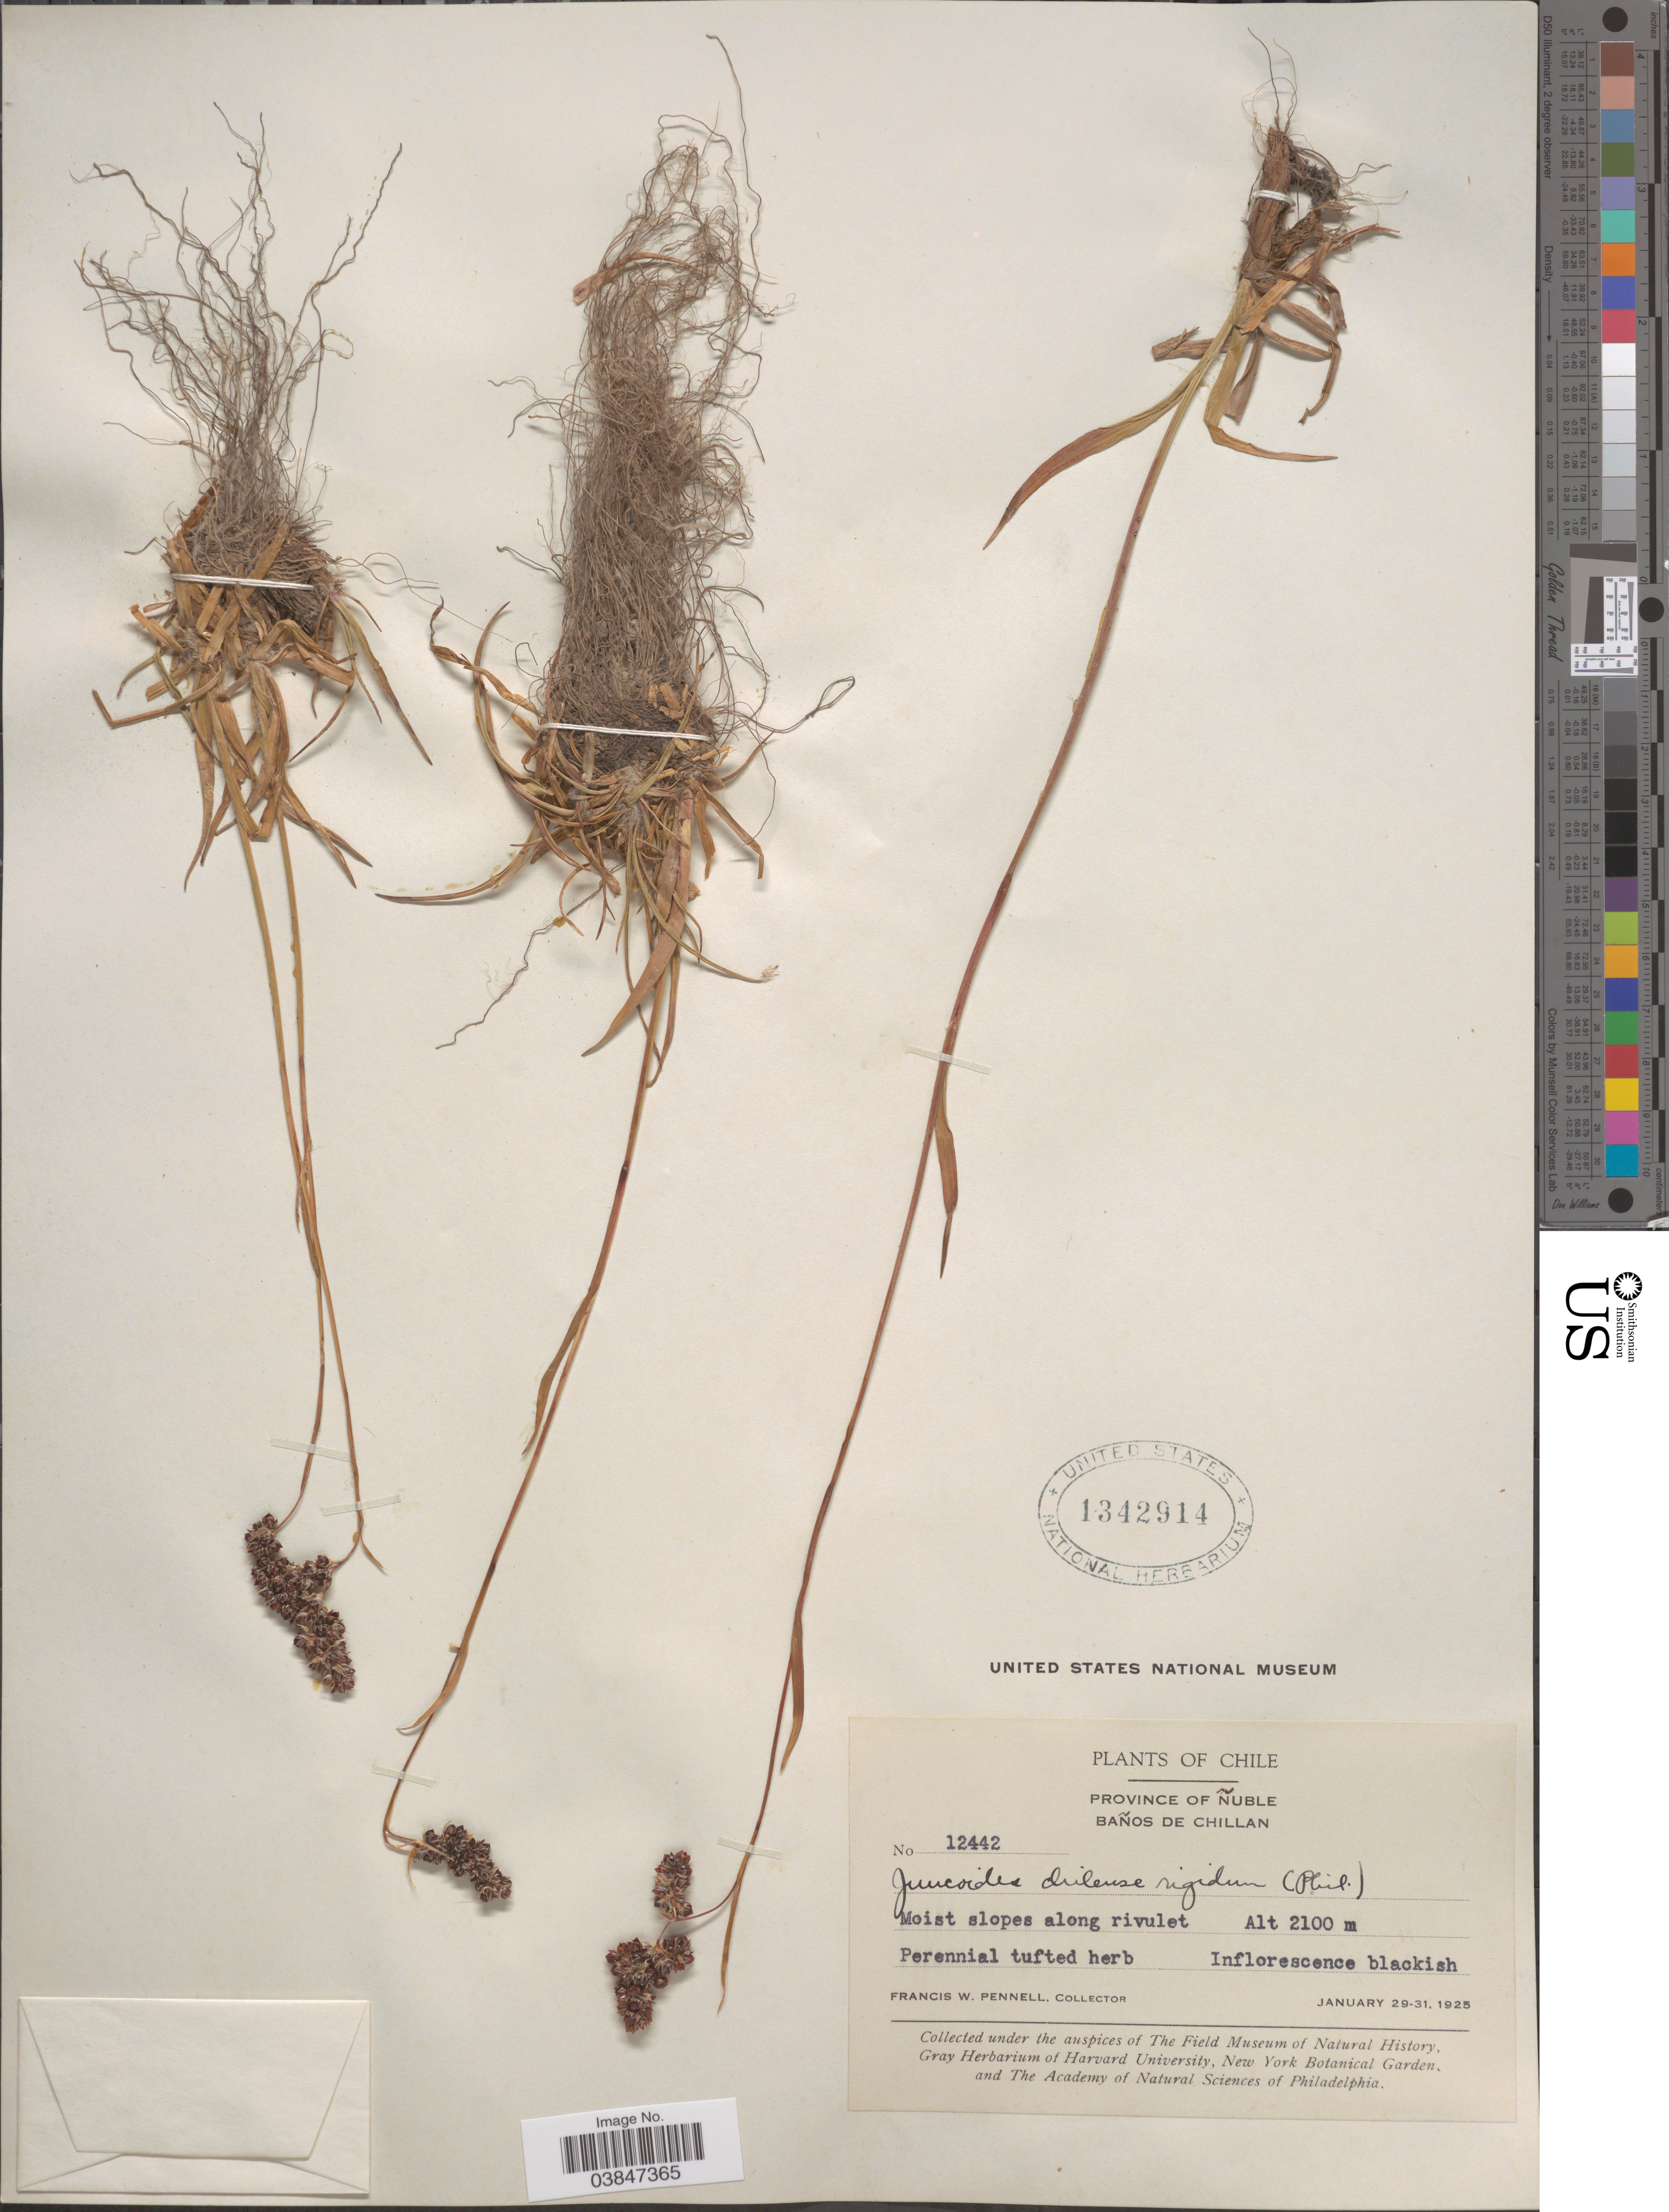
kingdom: Plantae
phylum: Tracheophyta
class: Liliopsida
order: Poales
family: Juncaceae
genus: Luzula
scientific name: Luzula chilensis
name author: Nees & Meyen ex Kunth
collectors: F. W. Pennell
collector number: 12442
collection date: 1925-01-29/1925-01-31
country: Chile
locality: Province of Ñuble. Baños de Chillan. Moist slopes along rivulet.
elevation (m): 2100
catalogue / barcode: US 1342914